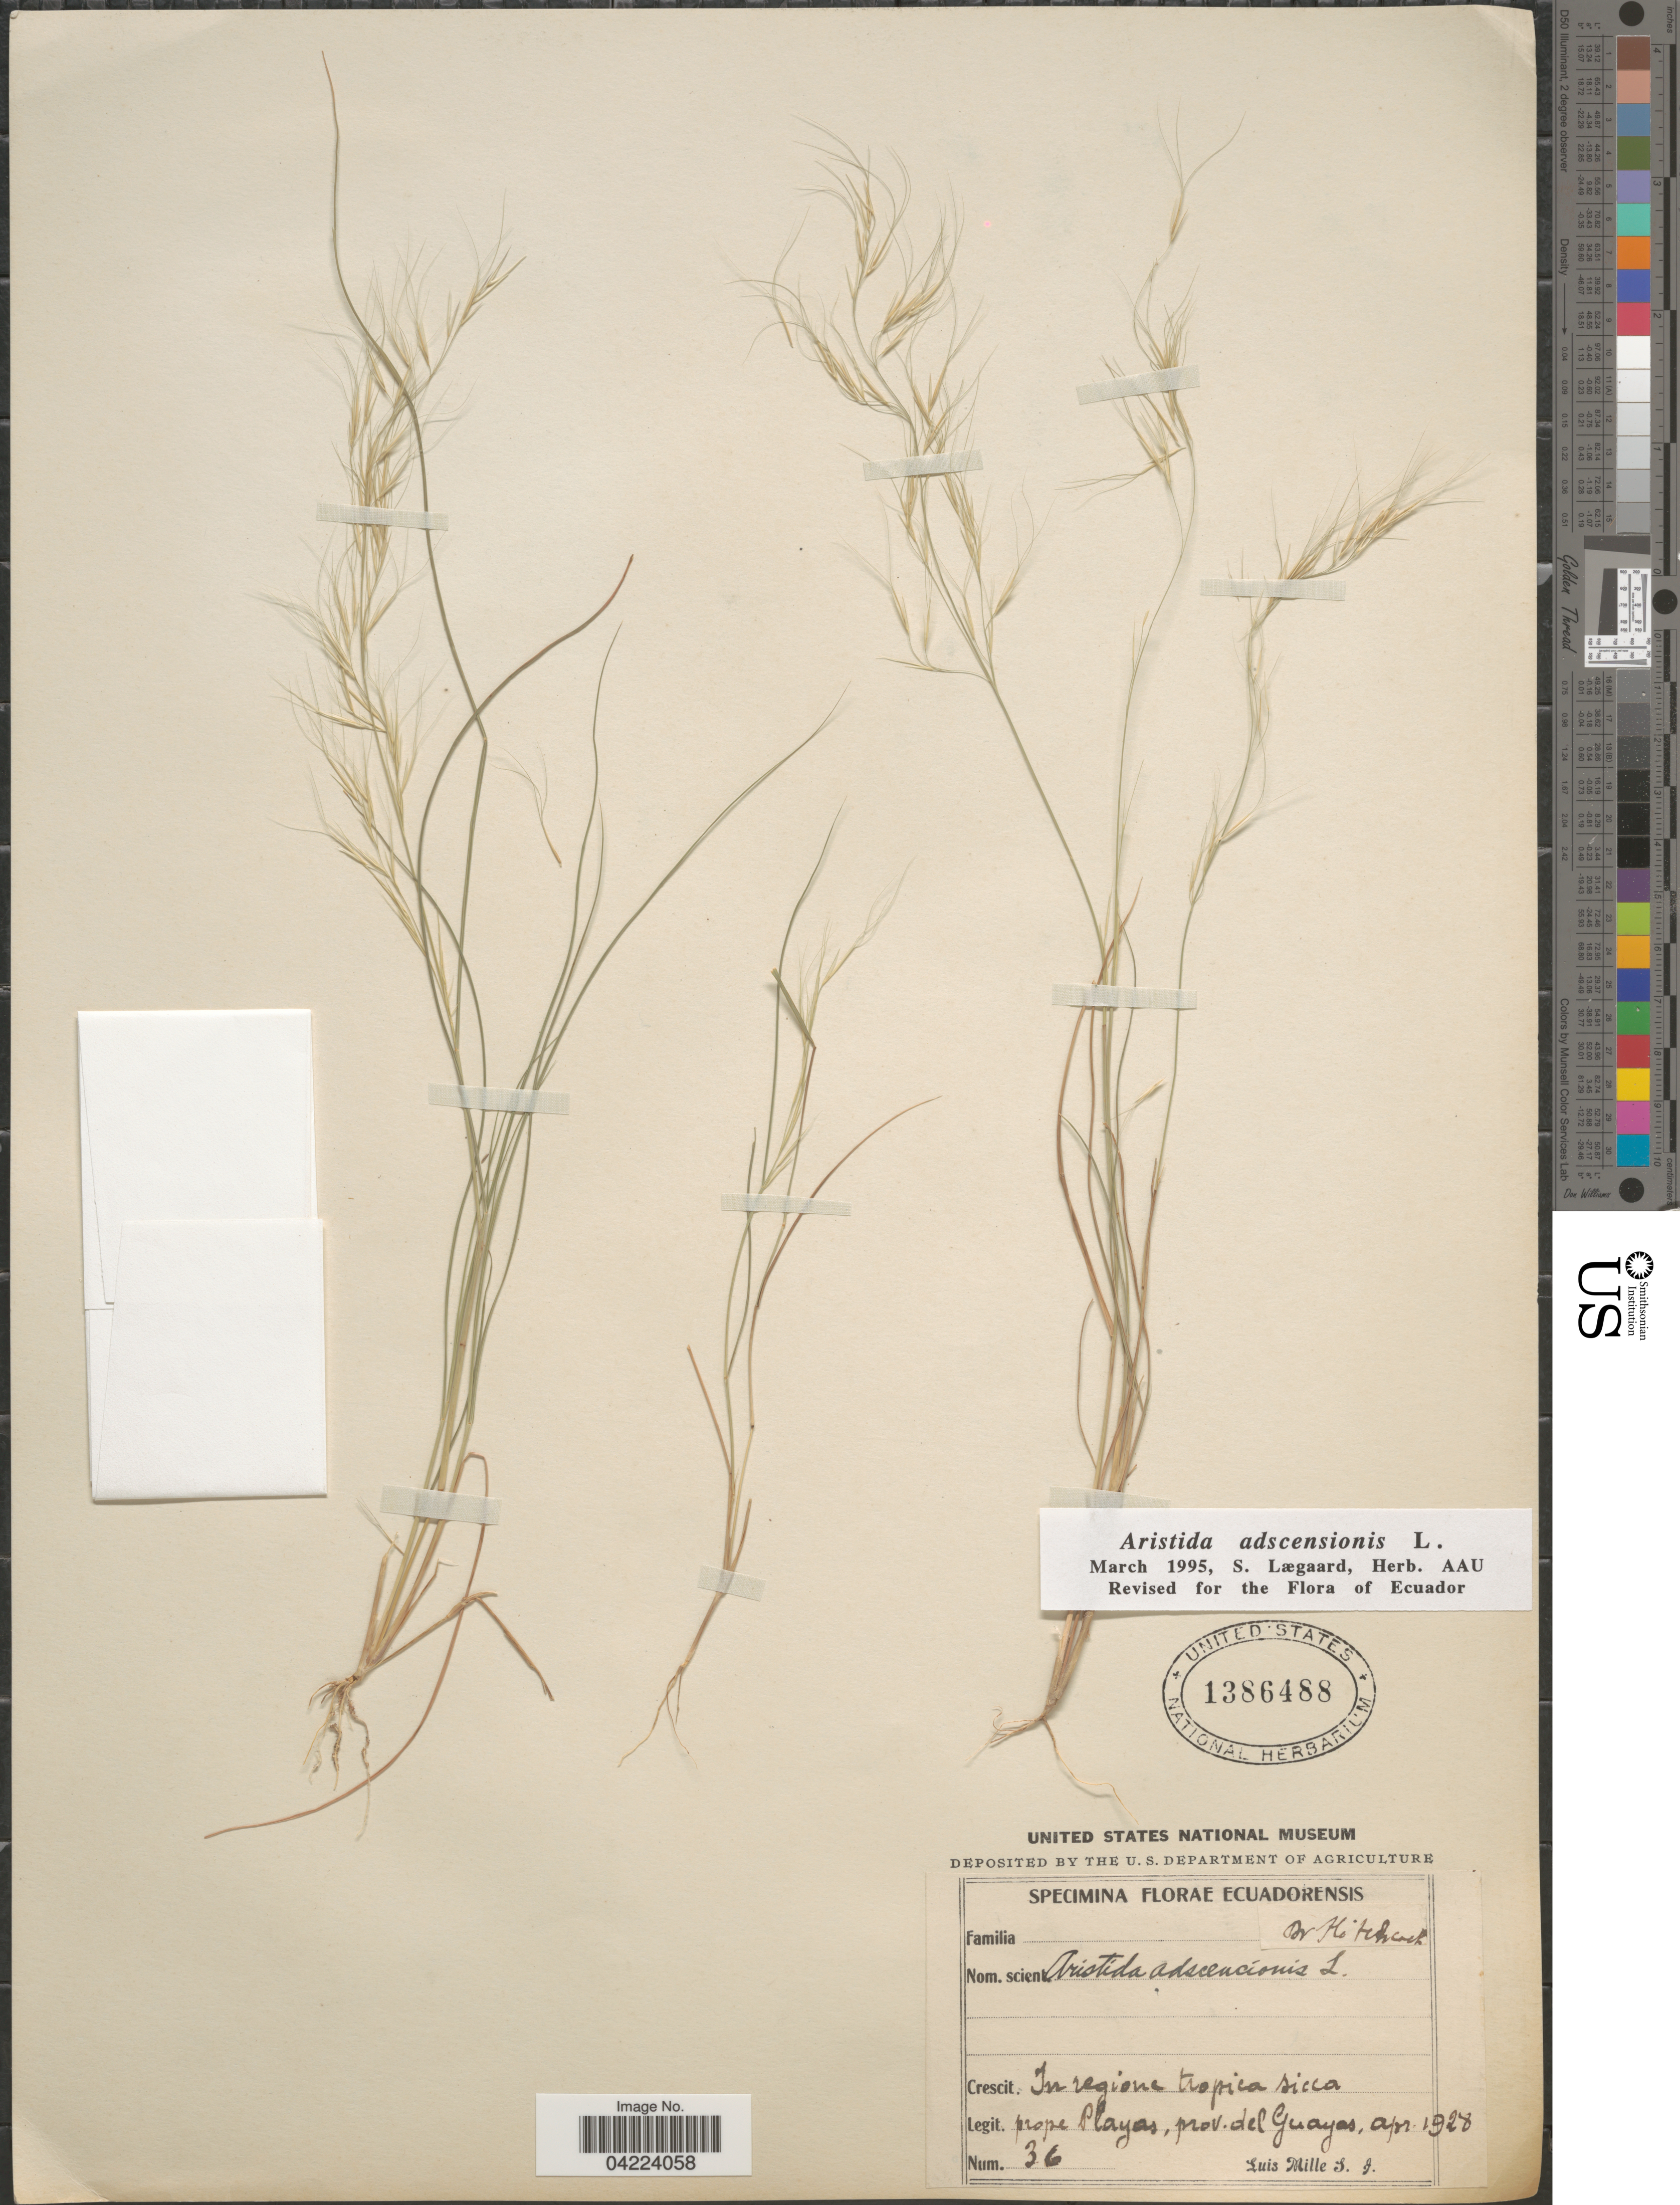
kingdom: Plantae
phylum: Tracheophyta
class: Liliopsida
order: Poales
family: Poaceae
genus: Aristida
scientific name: Aristida adscensionis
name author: L.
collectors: L. Mille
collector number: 36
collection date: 1928-04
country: Ecuador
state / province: Guayas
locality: In regione tropica sicca. Prope Playas.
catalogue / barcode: US 1386488